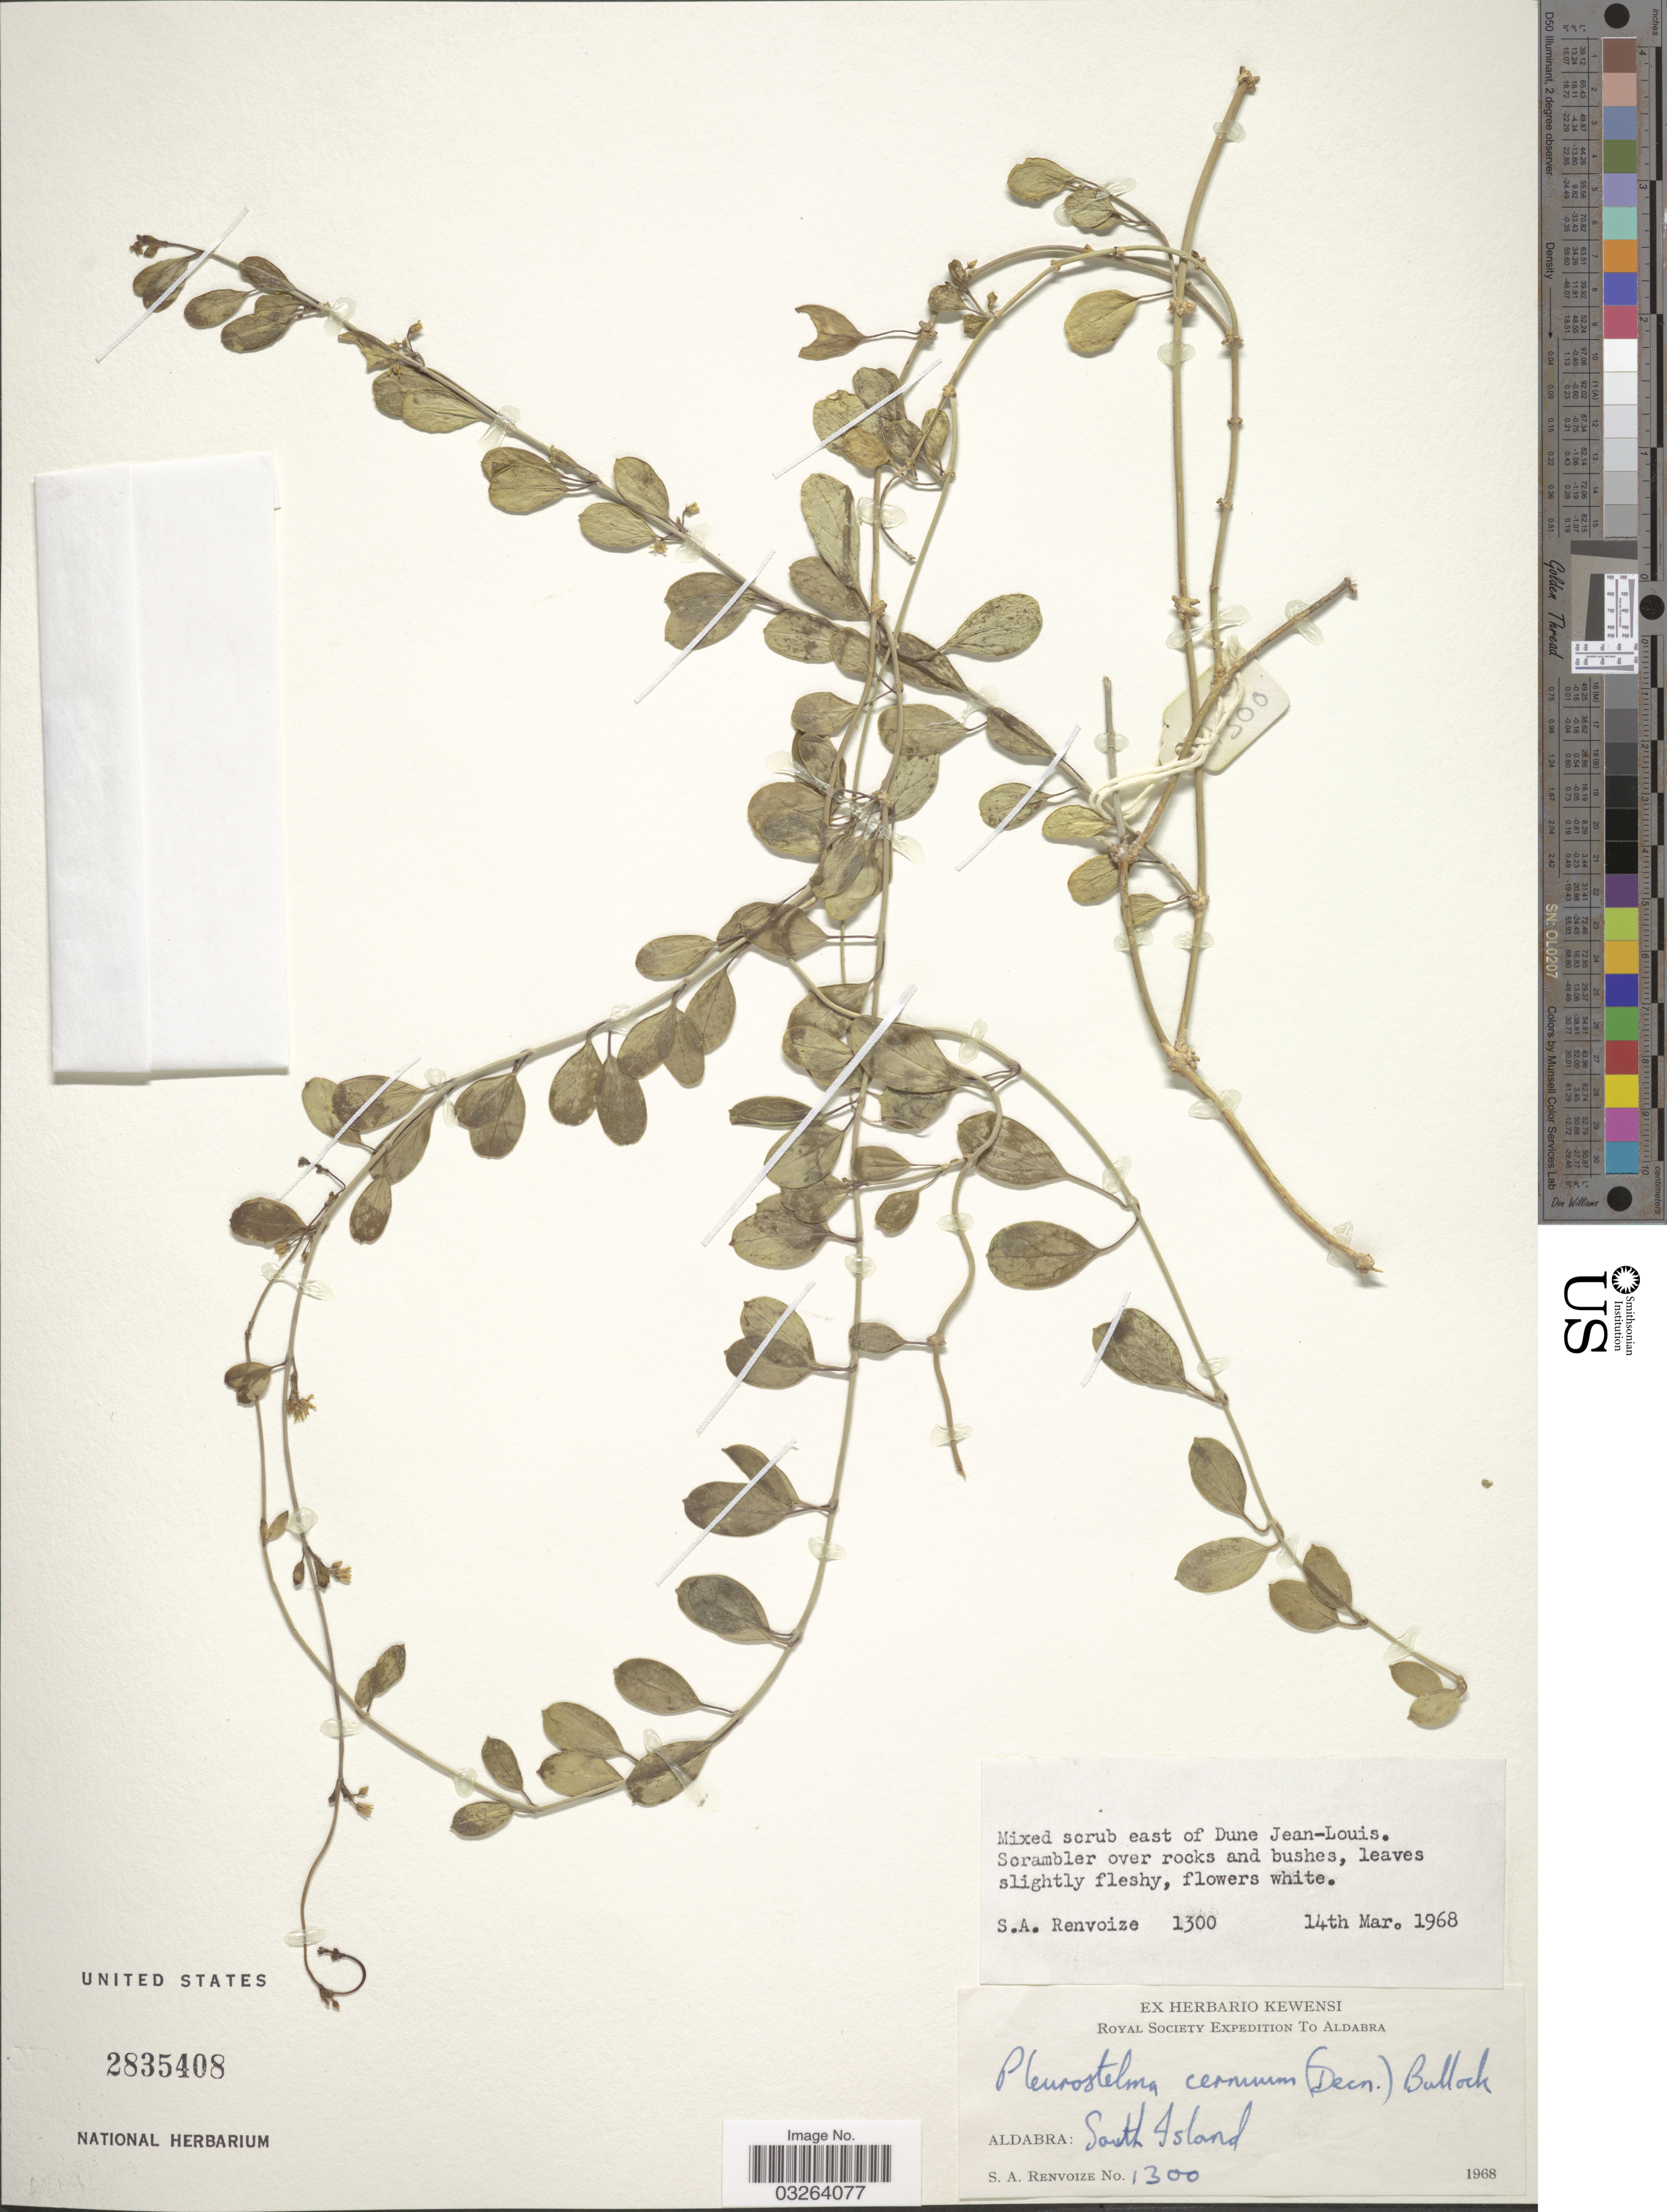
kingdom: Plantae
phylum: Tracheophyta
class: Magnoliopsida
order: Gentianales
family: Apocynaceae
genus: Pleurostelma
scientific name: Pleurostelma cernuum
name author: (Decne.) Bullock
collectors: S. A. Renvoize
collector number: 1300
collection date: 1968-03-14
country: Seychelles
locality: Aldabra: South Island. Mixed scrub east of Dune Jean-Louis.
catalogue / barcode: US 2835408